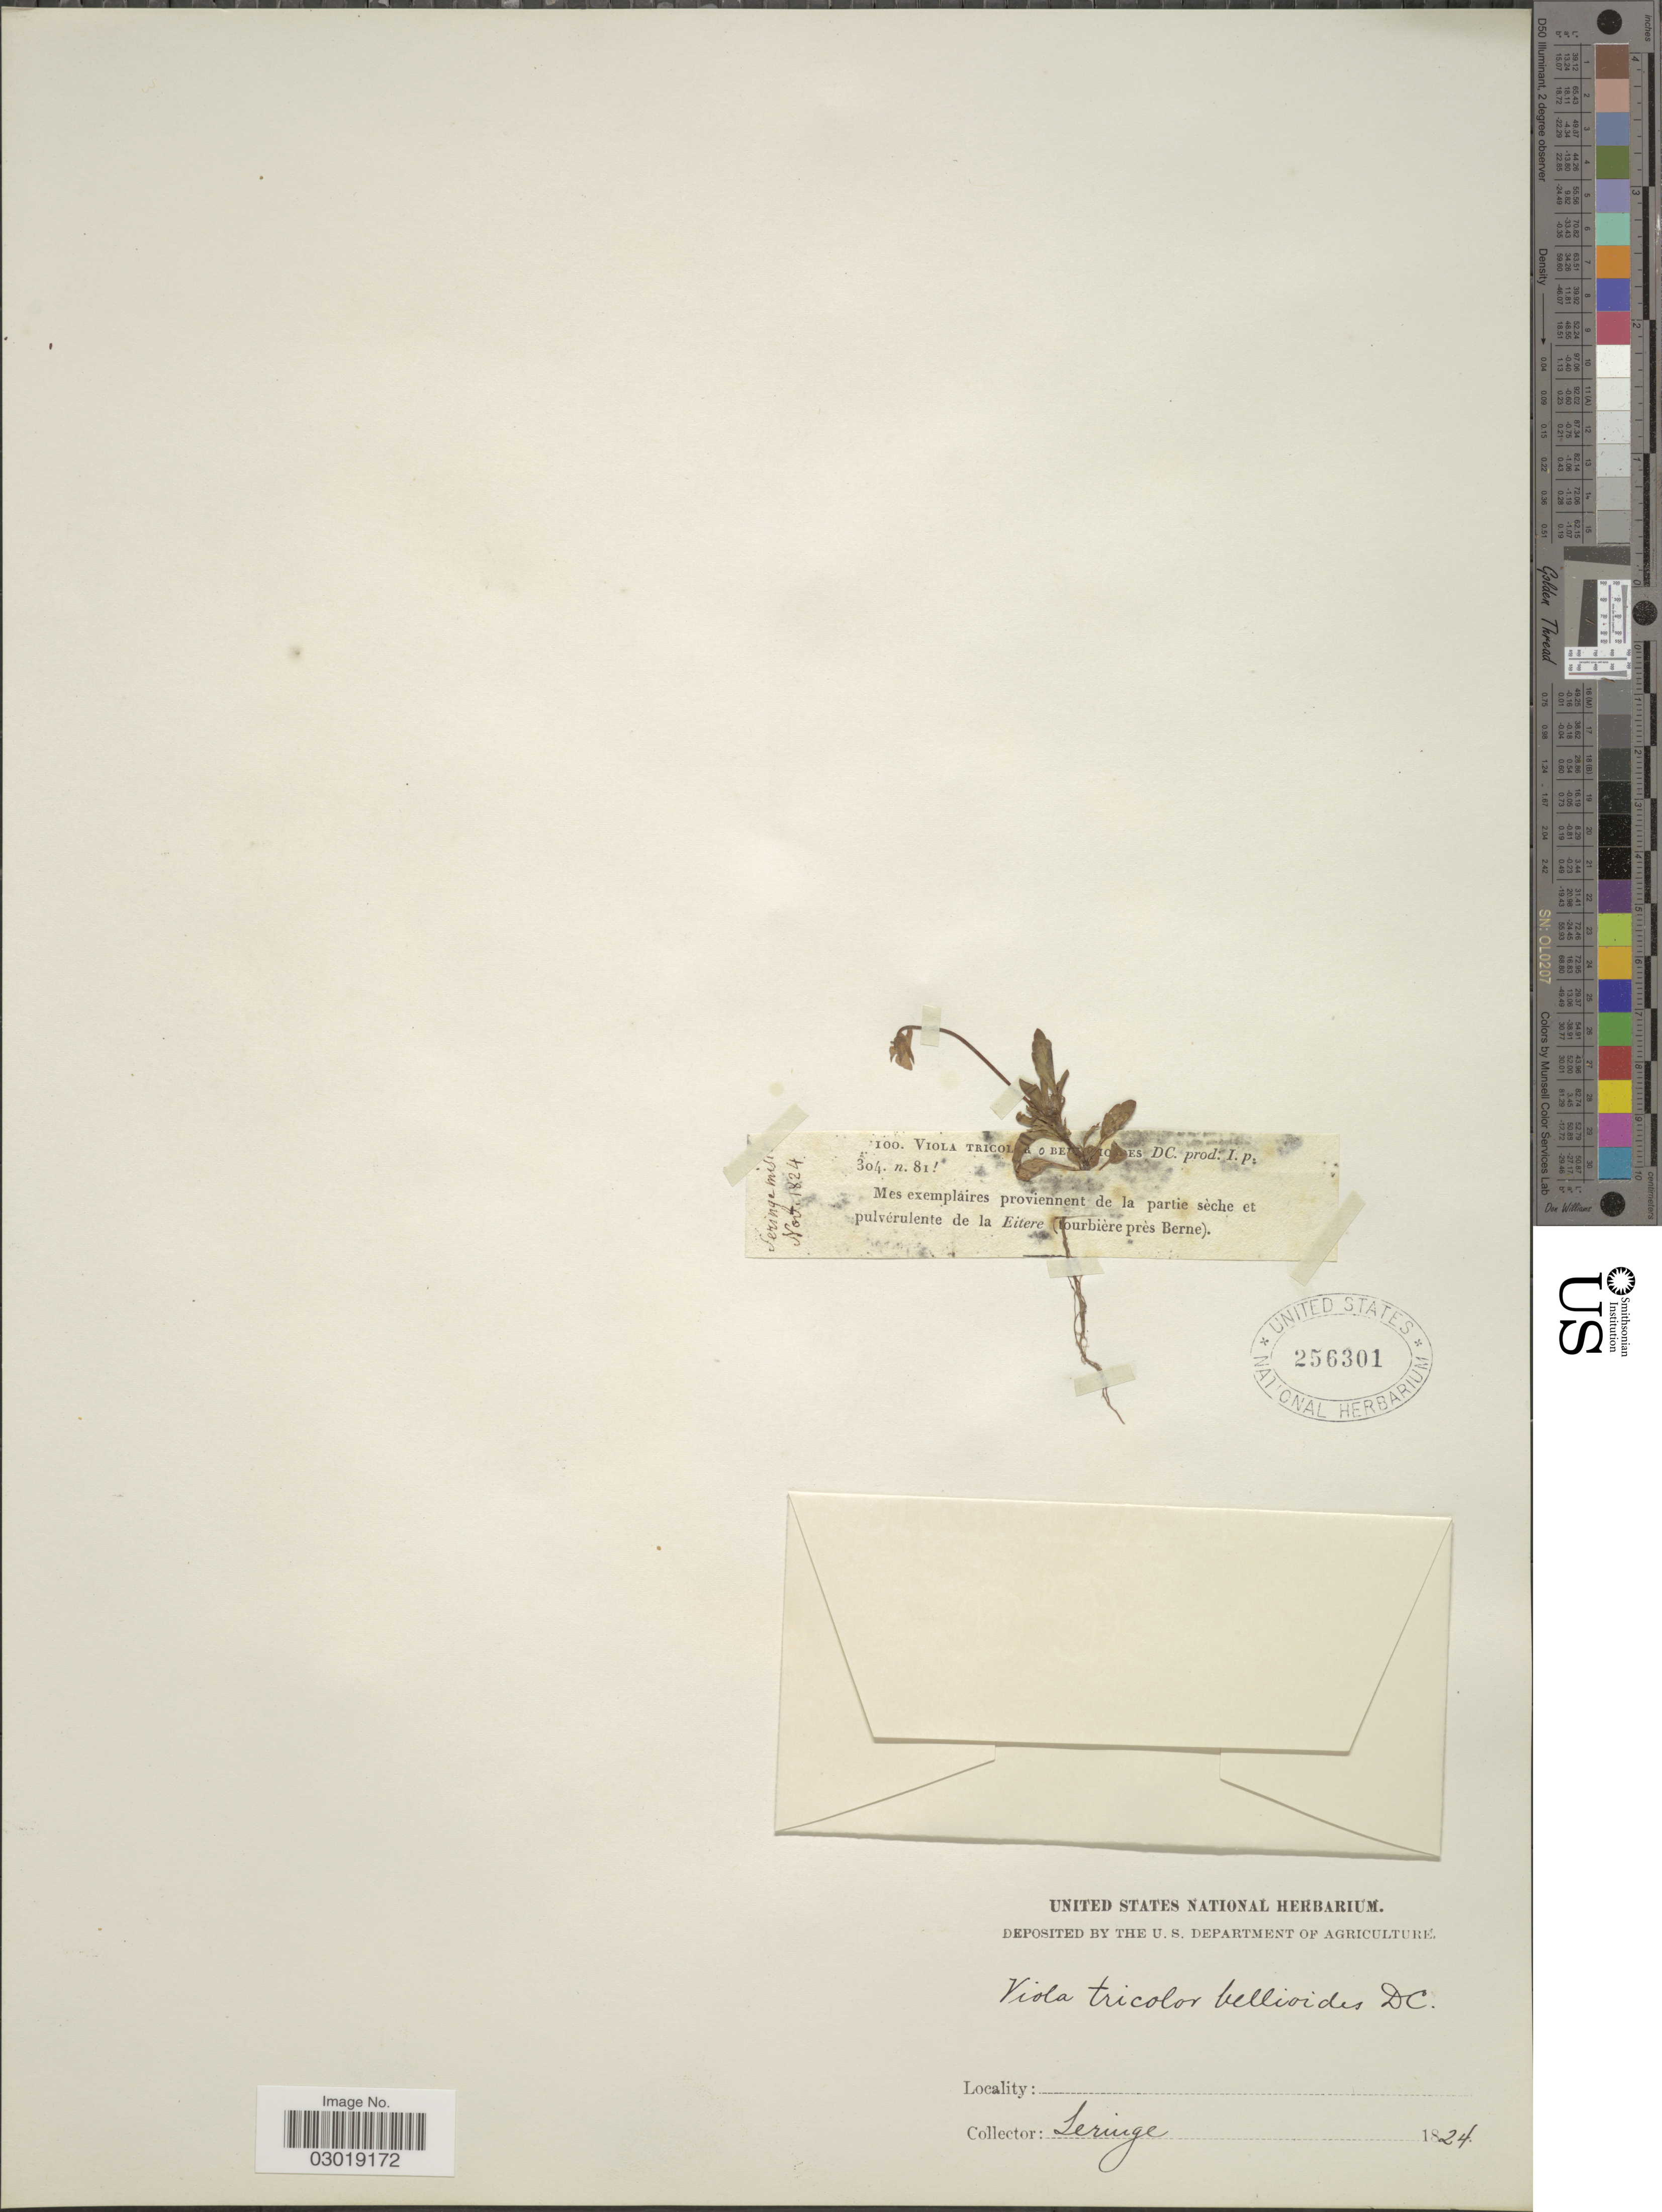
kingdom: Plantae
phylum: Tracheophyta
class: Magnoliopsida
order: Malpighiales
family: Violaceae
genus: Viola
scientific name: Viola tricolor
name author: L.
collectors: N. Seringe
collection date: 1824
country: Switzerland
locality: (toutbière près Berne).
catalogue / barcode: US 256301